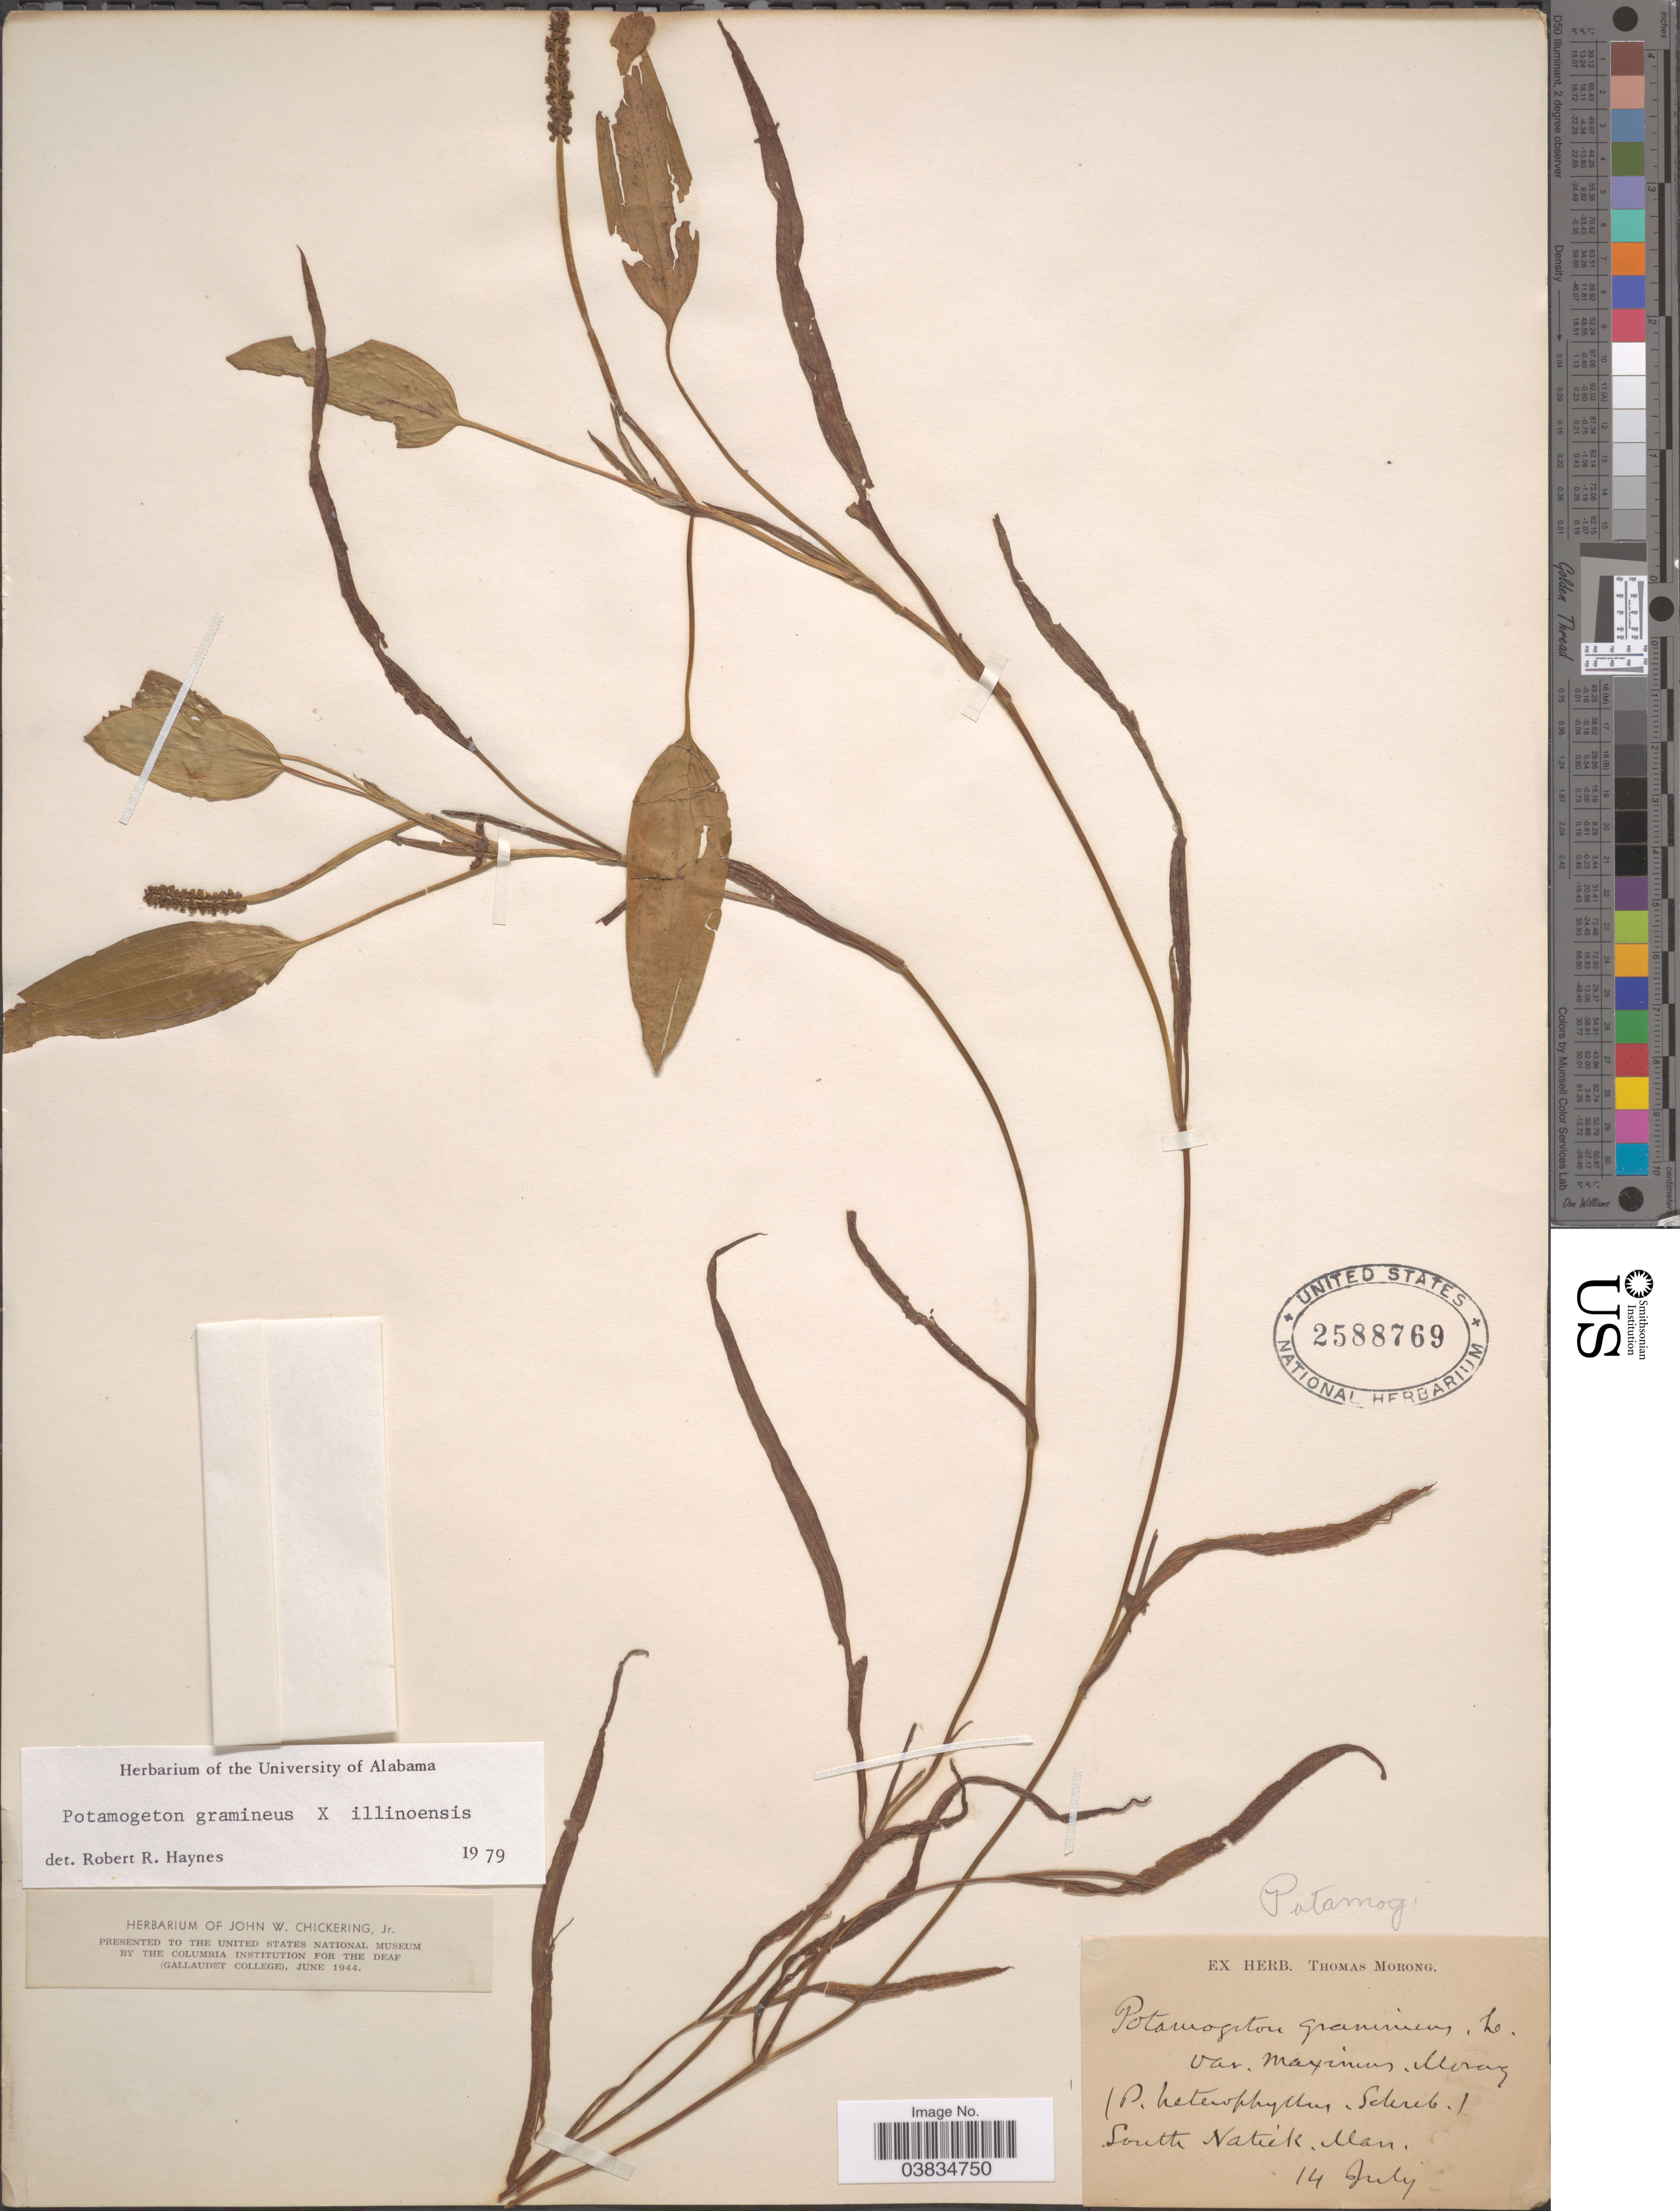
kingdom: Plantae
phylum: Tracheophyta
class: Liliopsida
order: Alismatales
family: Potamogetonaceae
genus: Potamogeton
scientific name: Potamogeton gramineus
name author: L.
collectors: ex Herb. T. Morong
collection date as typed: Transcribed d/m/y: /7/14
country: United States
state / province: Massachusetts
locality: South Natick.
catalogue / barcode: US 2588769